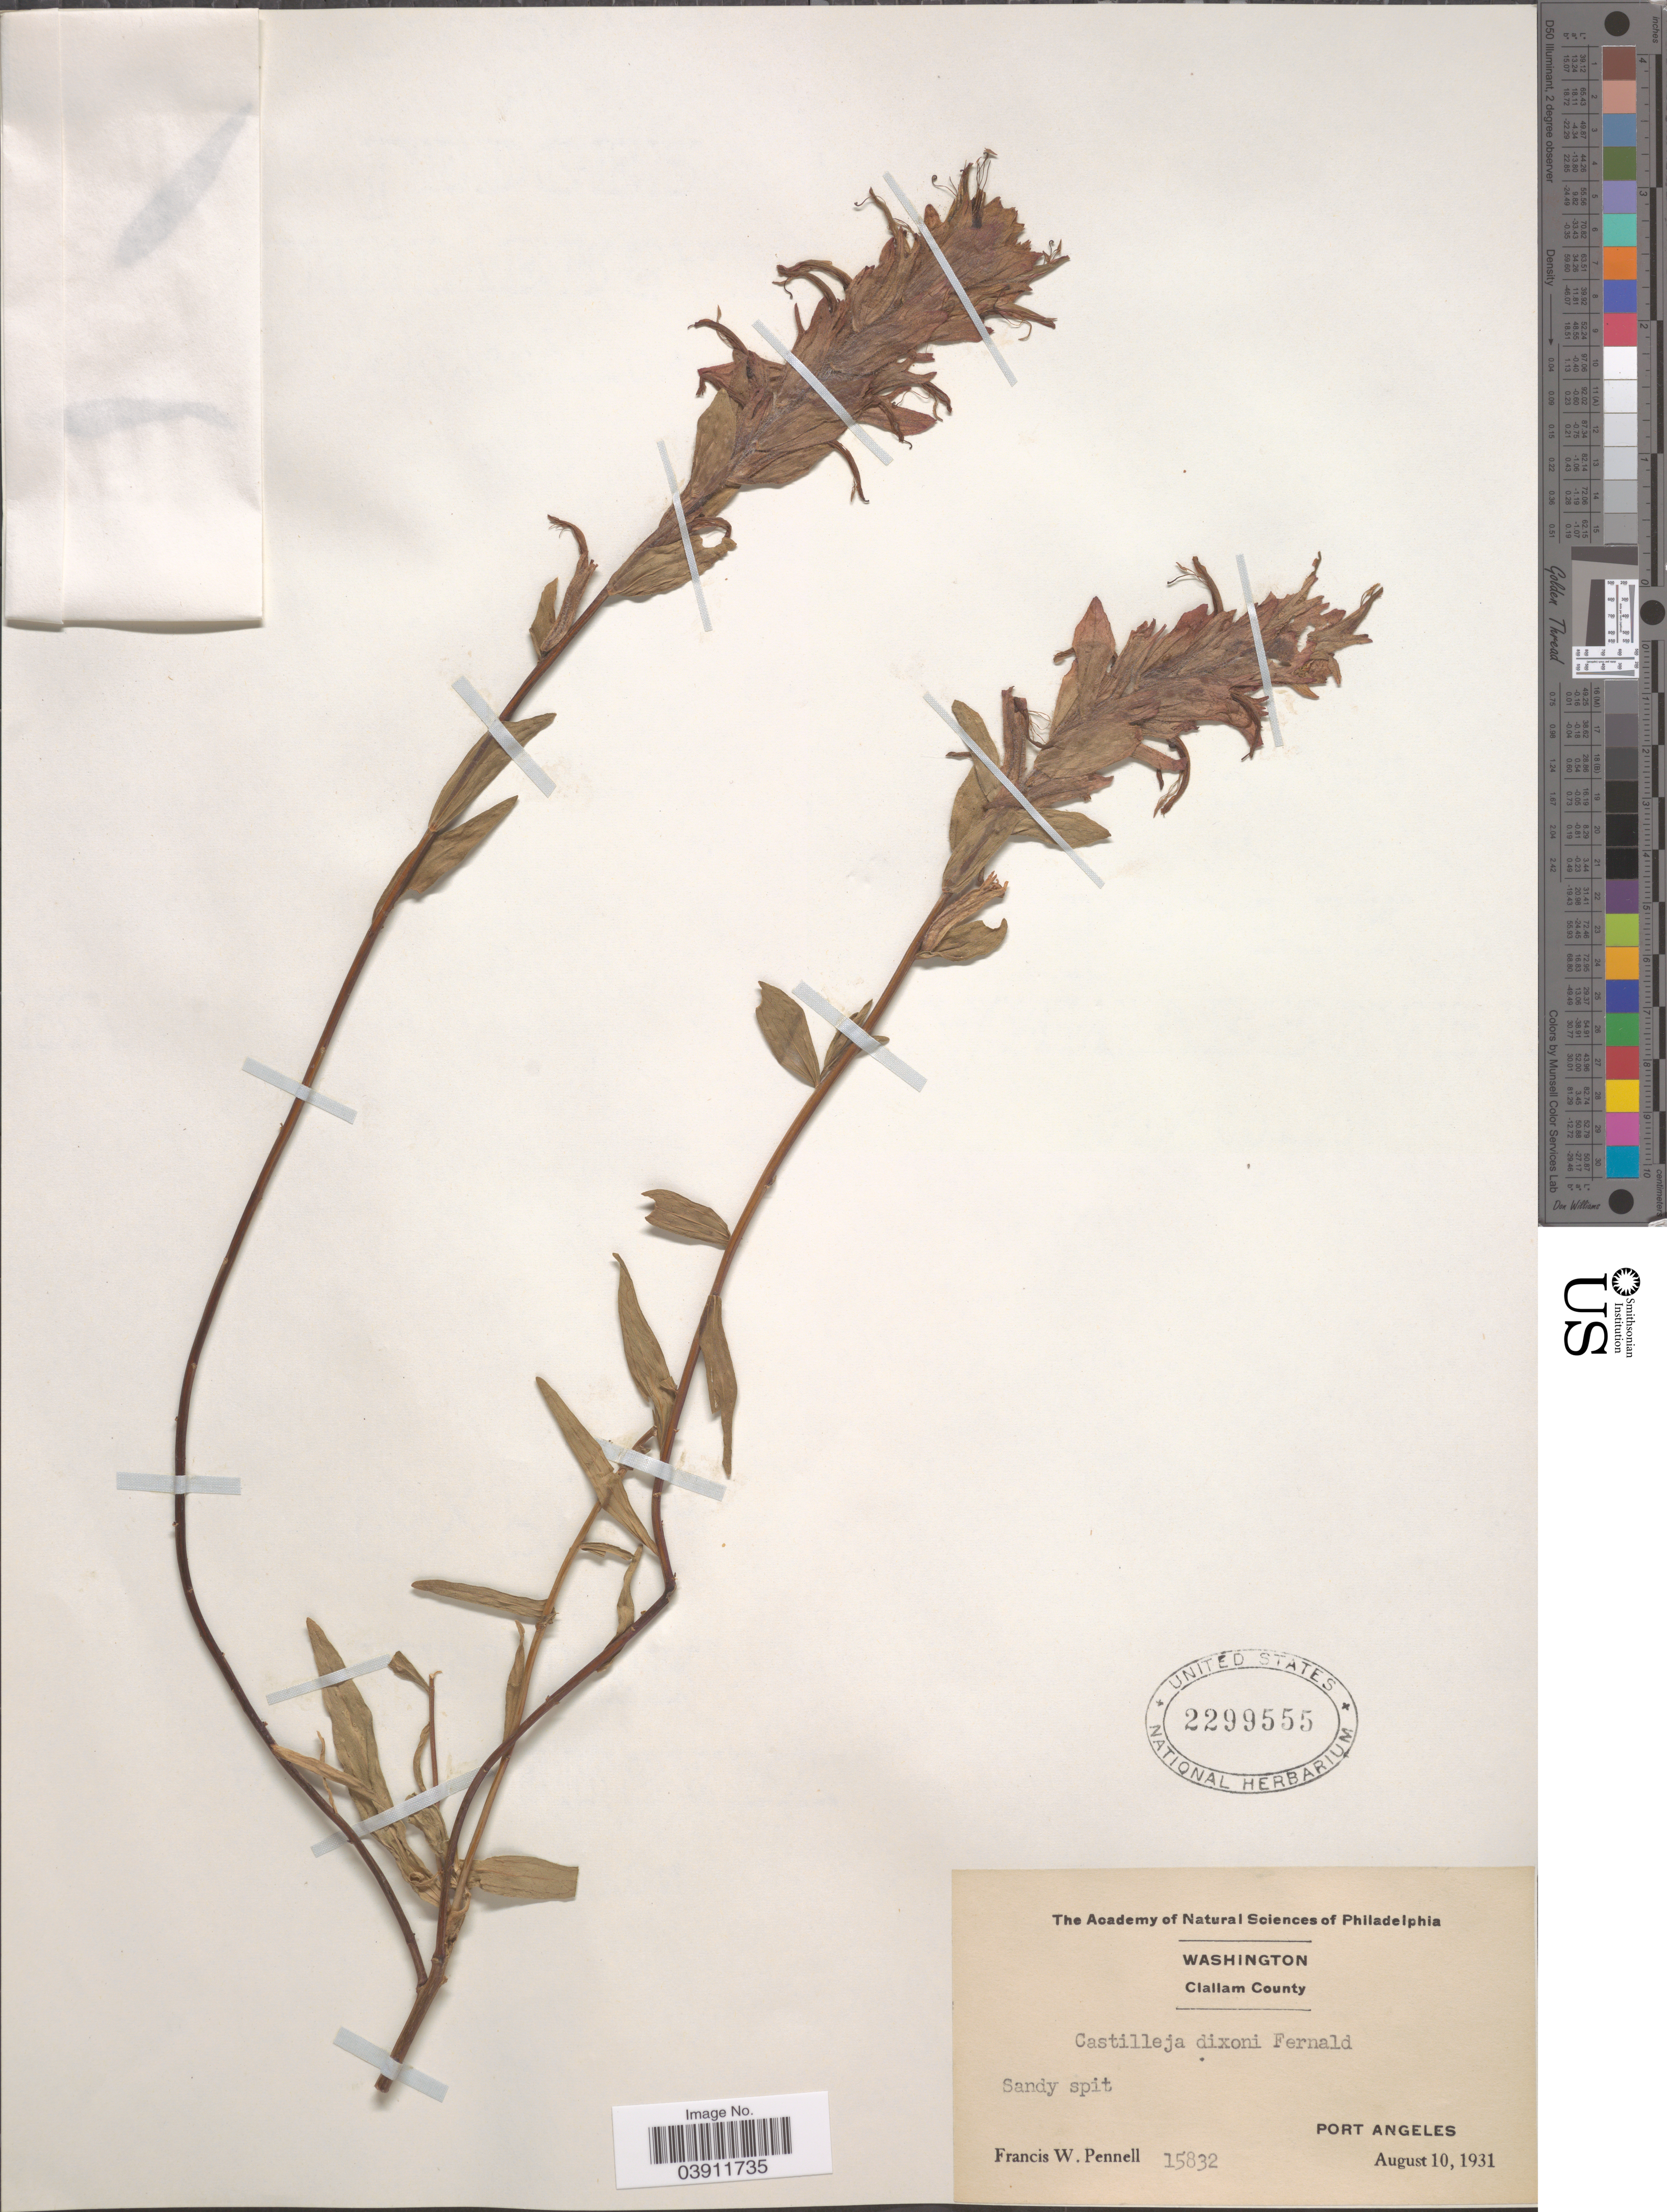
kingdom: Plantae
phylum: Tracheophyta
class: Magnoliopsida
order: Lamiales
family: Orobanchaceae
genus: Castilleja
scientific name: Castilleja dixonii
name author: Fernald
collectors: F. W. Pennell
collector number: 15832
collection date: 1931-08-10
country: United States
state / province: Washington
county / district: Clallam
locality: Clallam County. Port Angeles.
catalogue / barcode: US 2299555